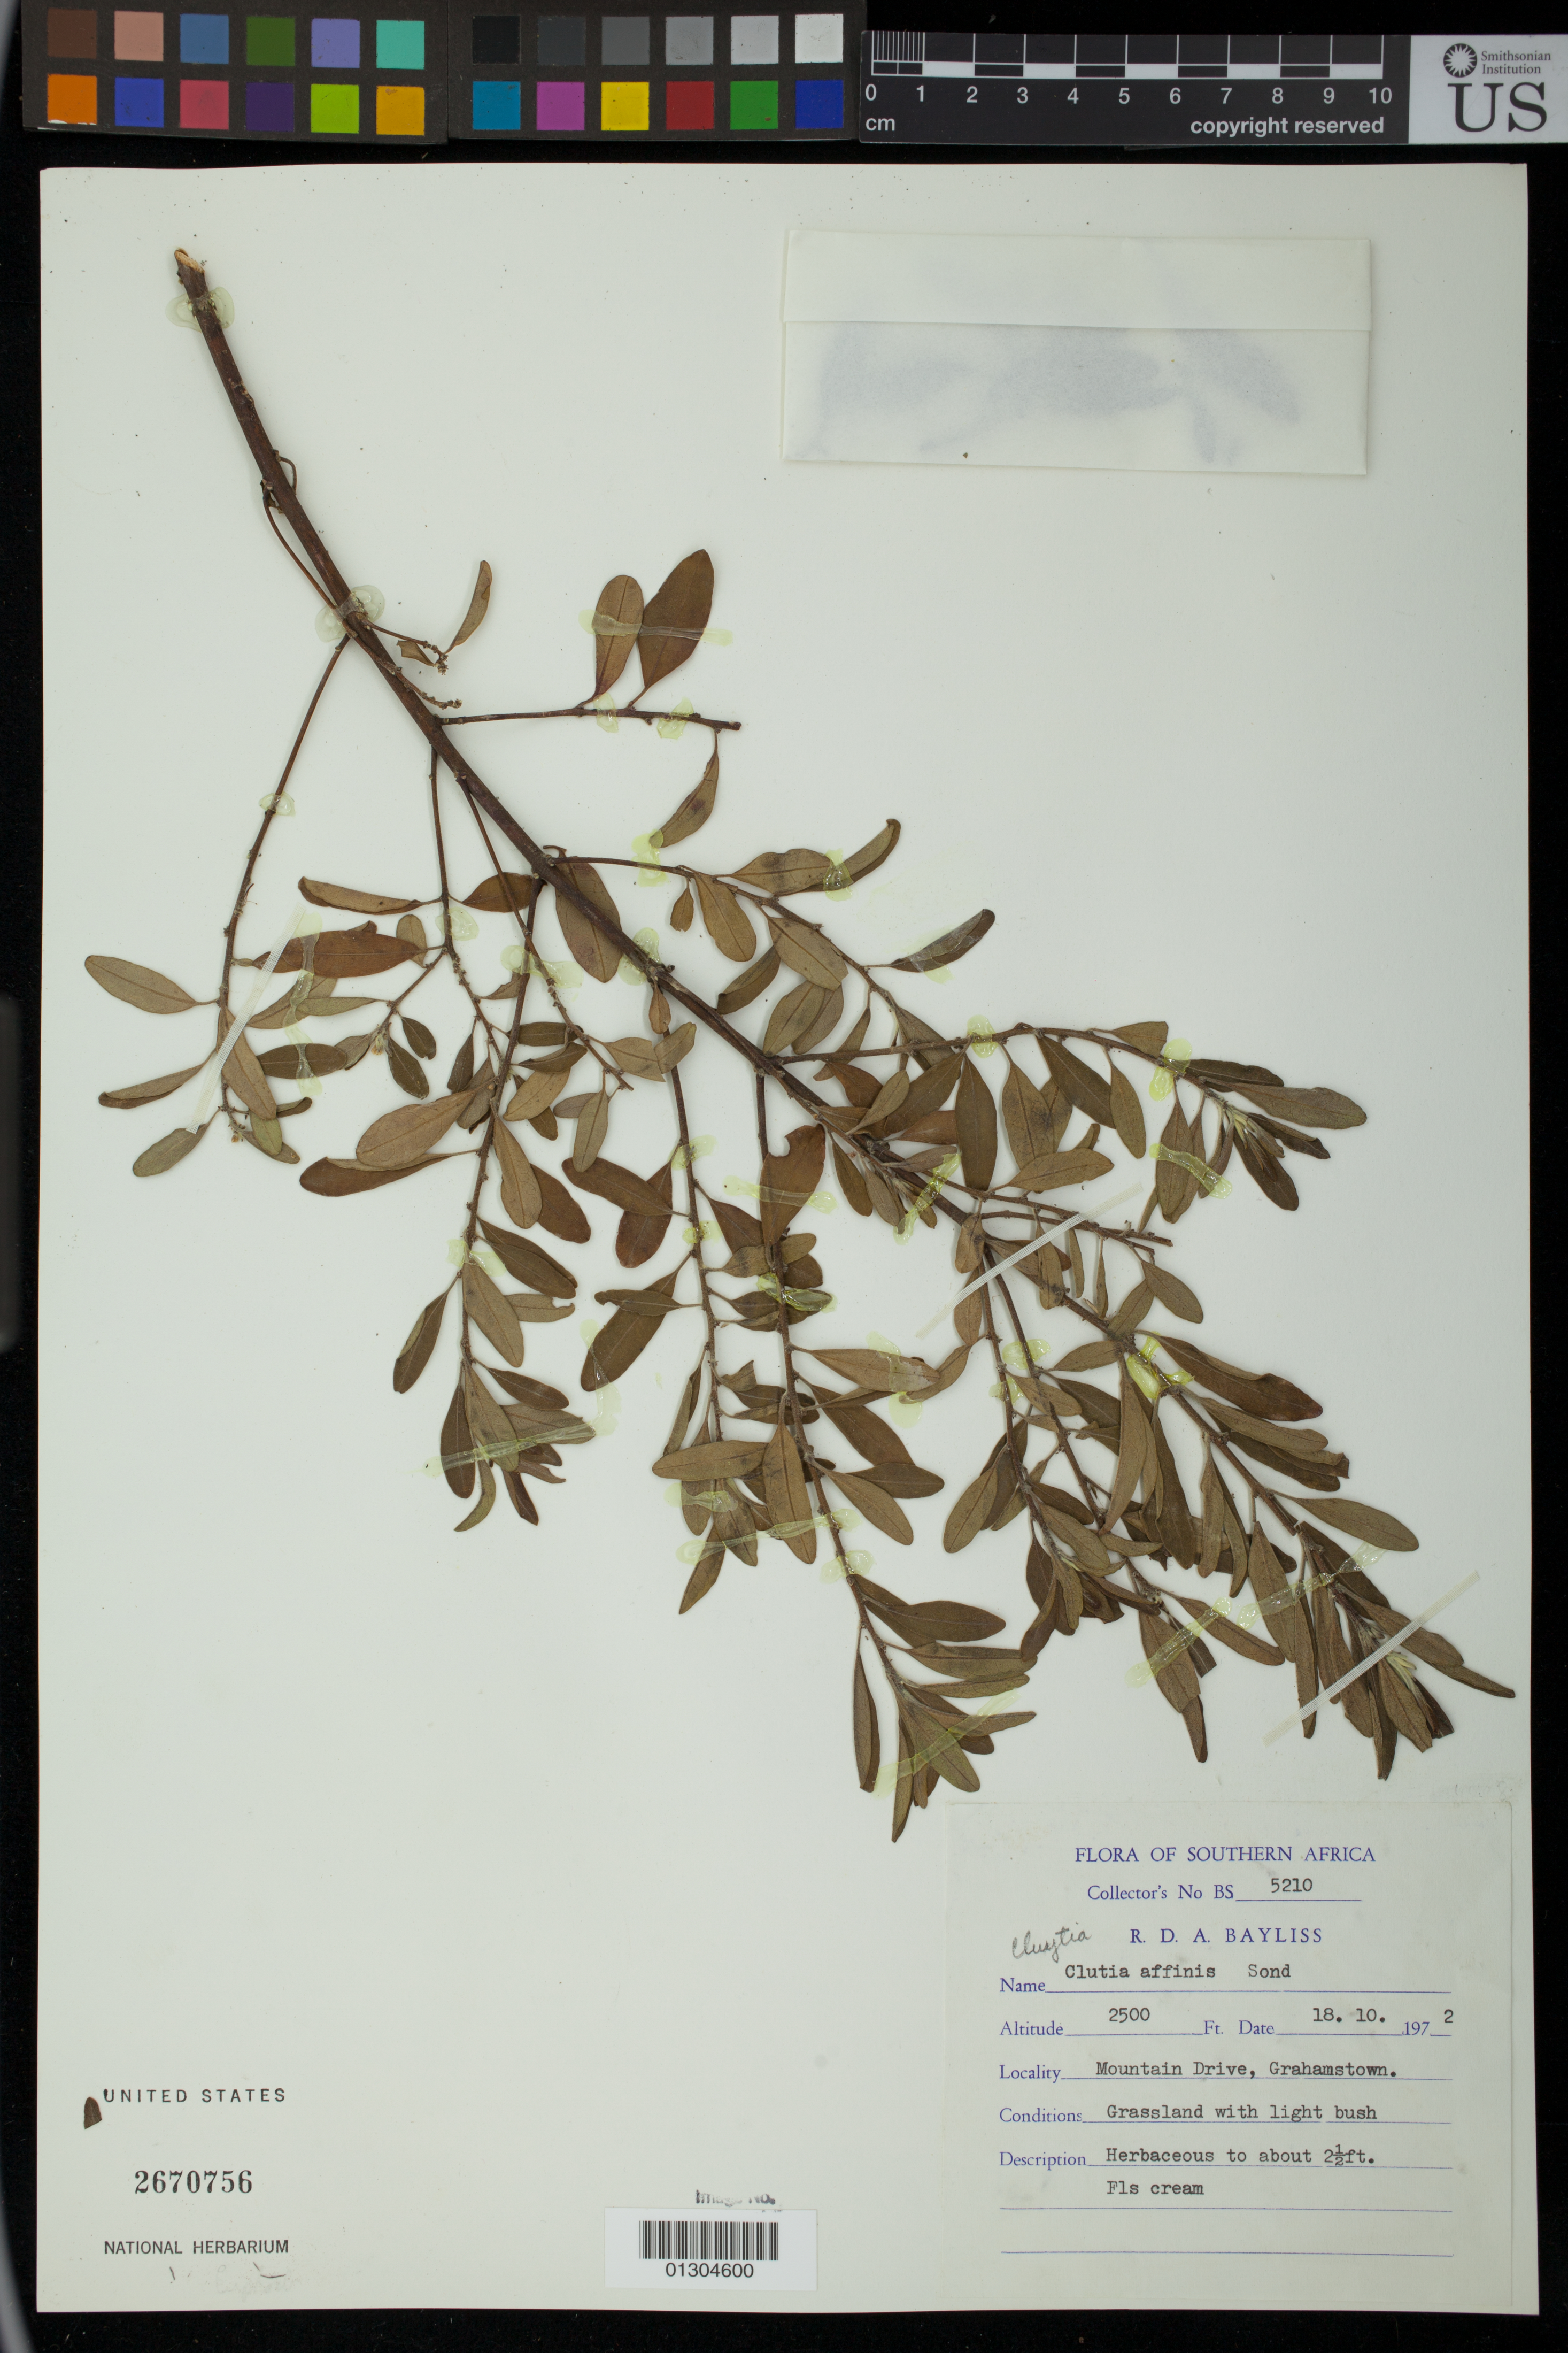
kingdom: Plantae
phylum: Tracheophyta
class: Magnoliopsida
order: Malpighiales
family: Peraceae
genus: Clutia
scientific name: Clutia affinis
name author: Sond.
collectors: R. D. Bayliss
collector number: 5210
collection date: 1972-10-18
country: South Africa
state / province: Eastern Cape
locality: Mountain Drive, Grahamstown.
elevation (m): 762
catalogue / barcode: US 2670756